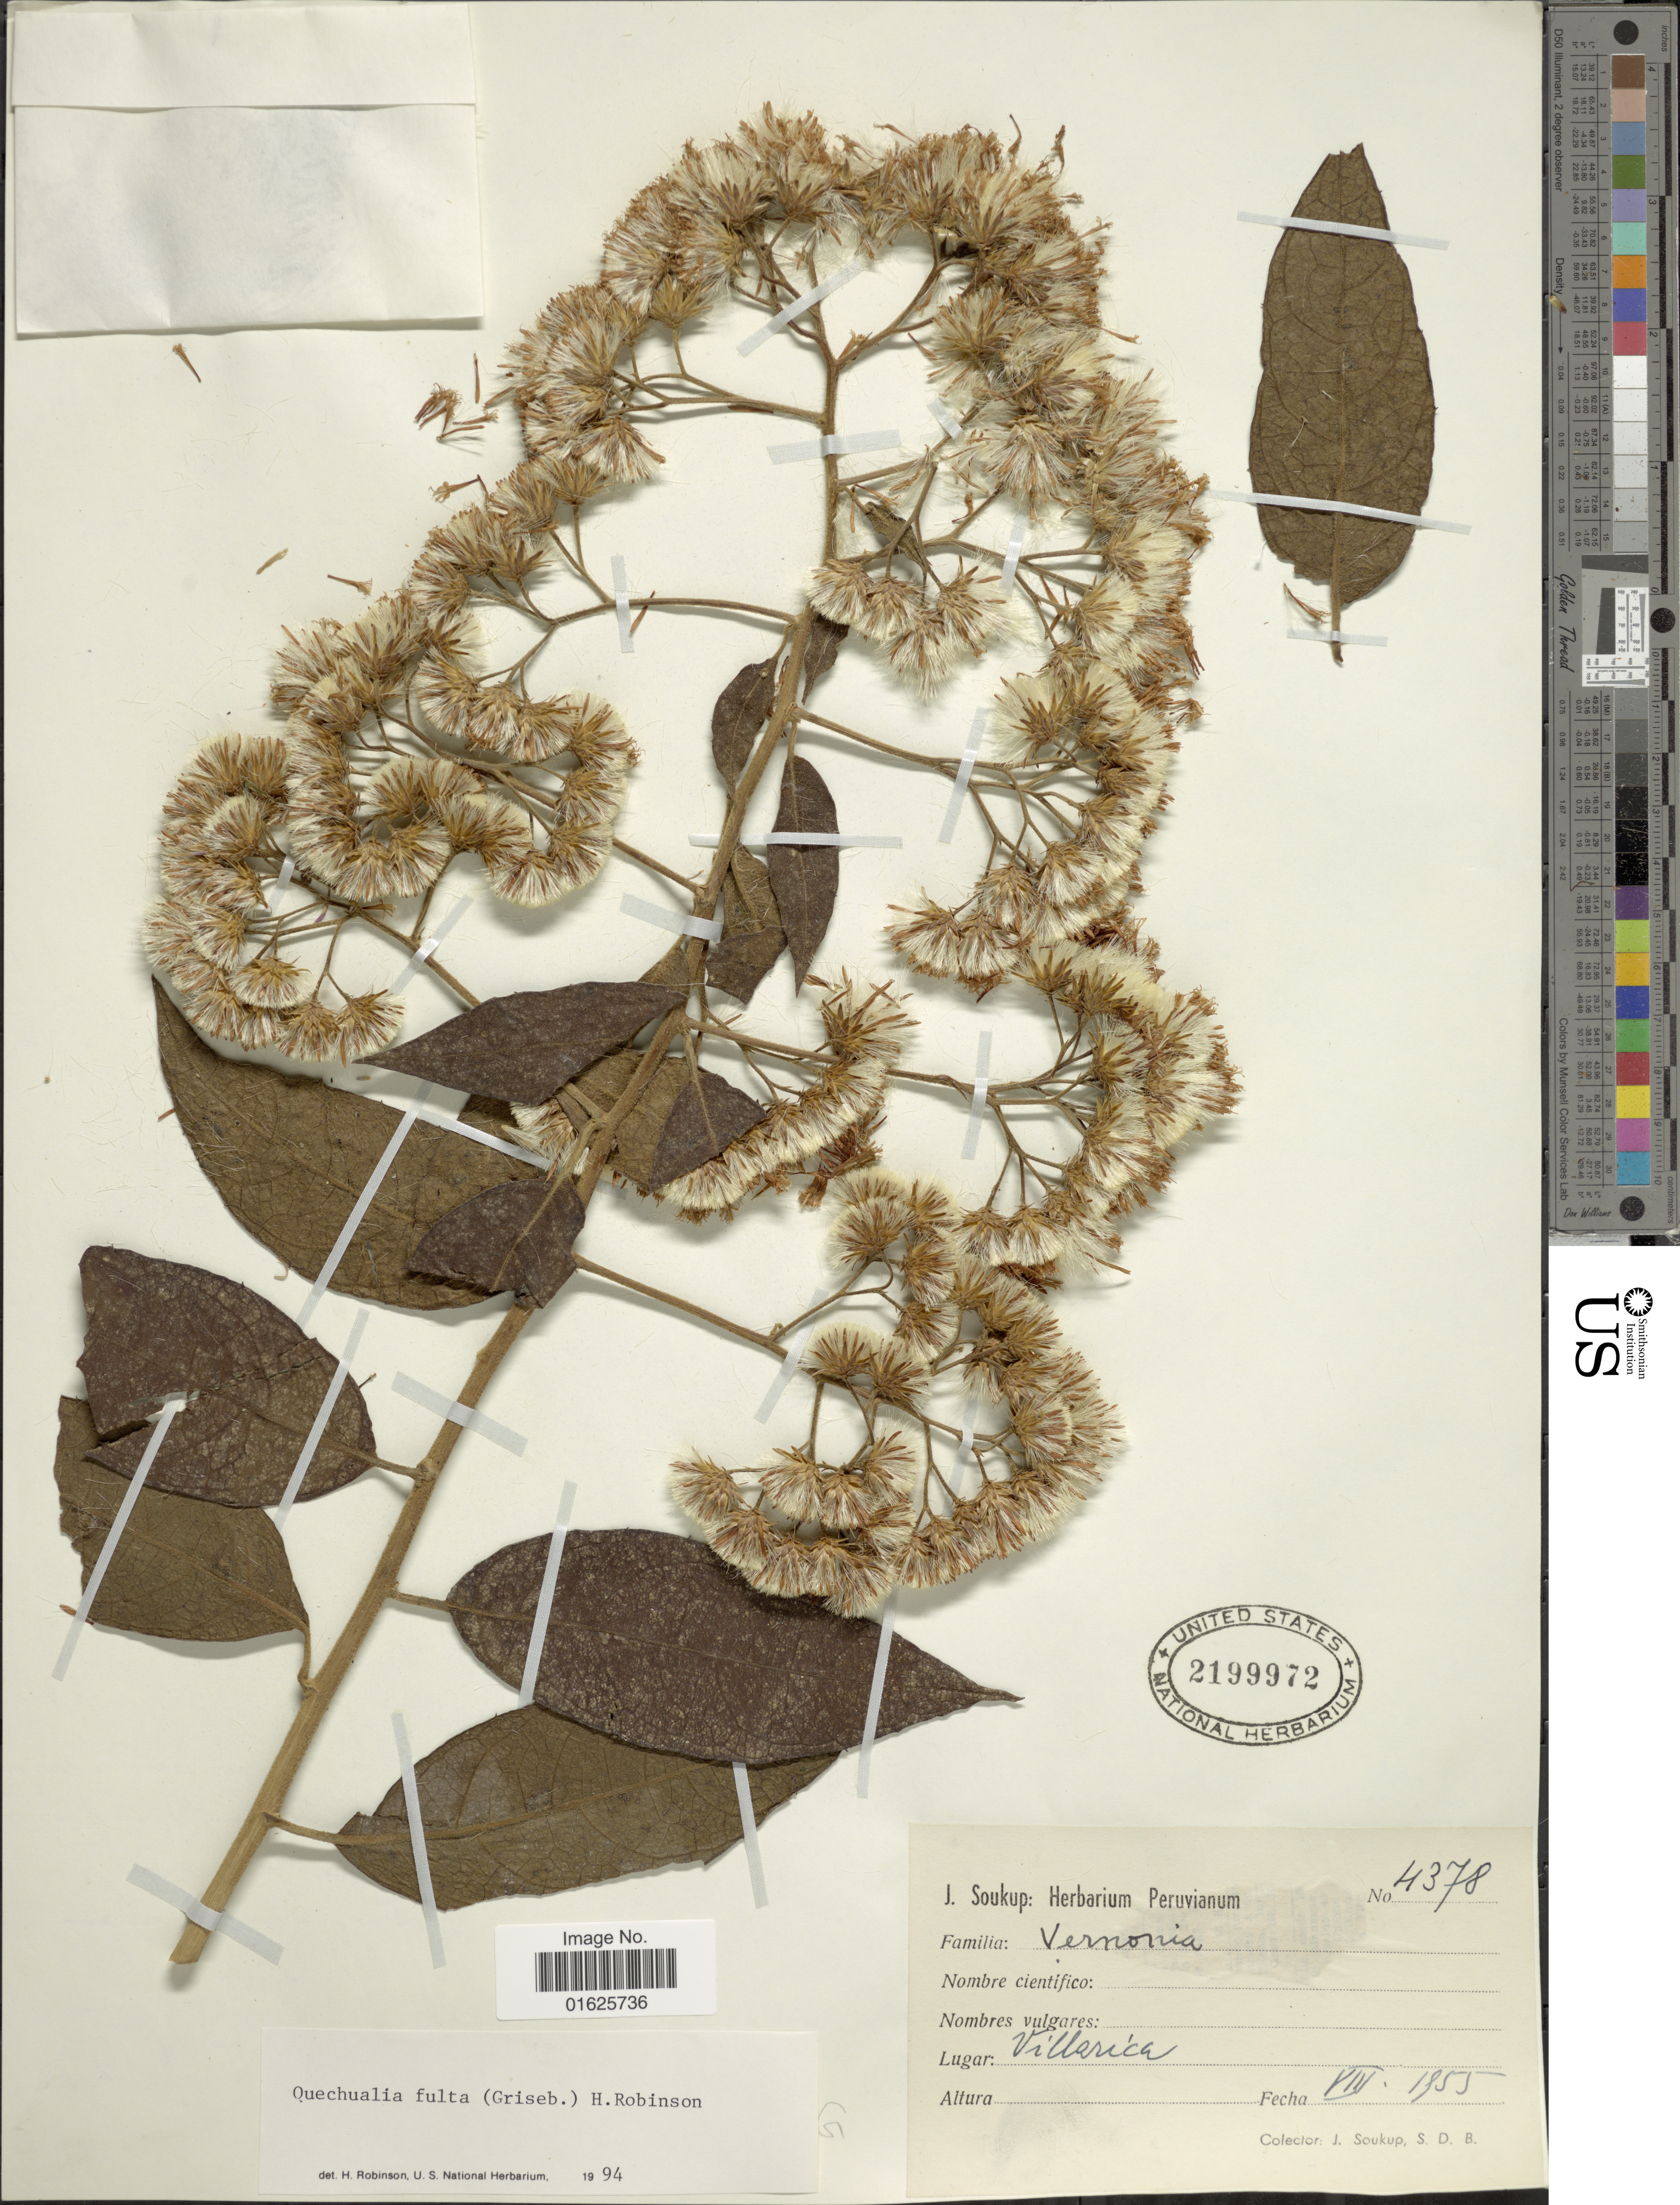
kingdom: Plantae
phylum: Tracheophyta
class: Magnoliopsida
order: Asterales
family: Asteraceae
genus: Quechualia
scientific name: Quechualia fulta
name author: (Griseb.) H. Rob.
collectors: J. J. Soukup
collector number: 4378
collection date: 1955-08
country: Peru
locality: Villarica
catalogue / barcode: US 2199972